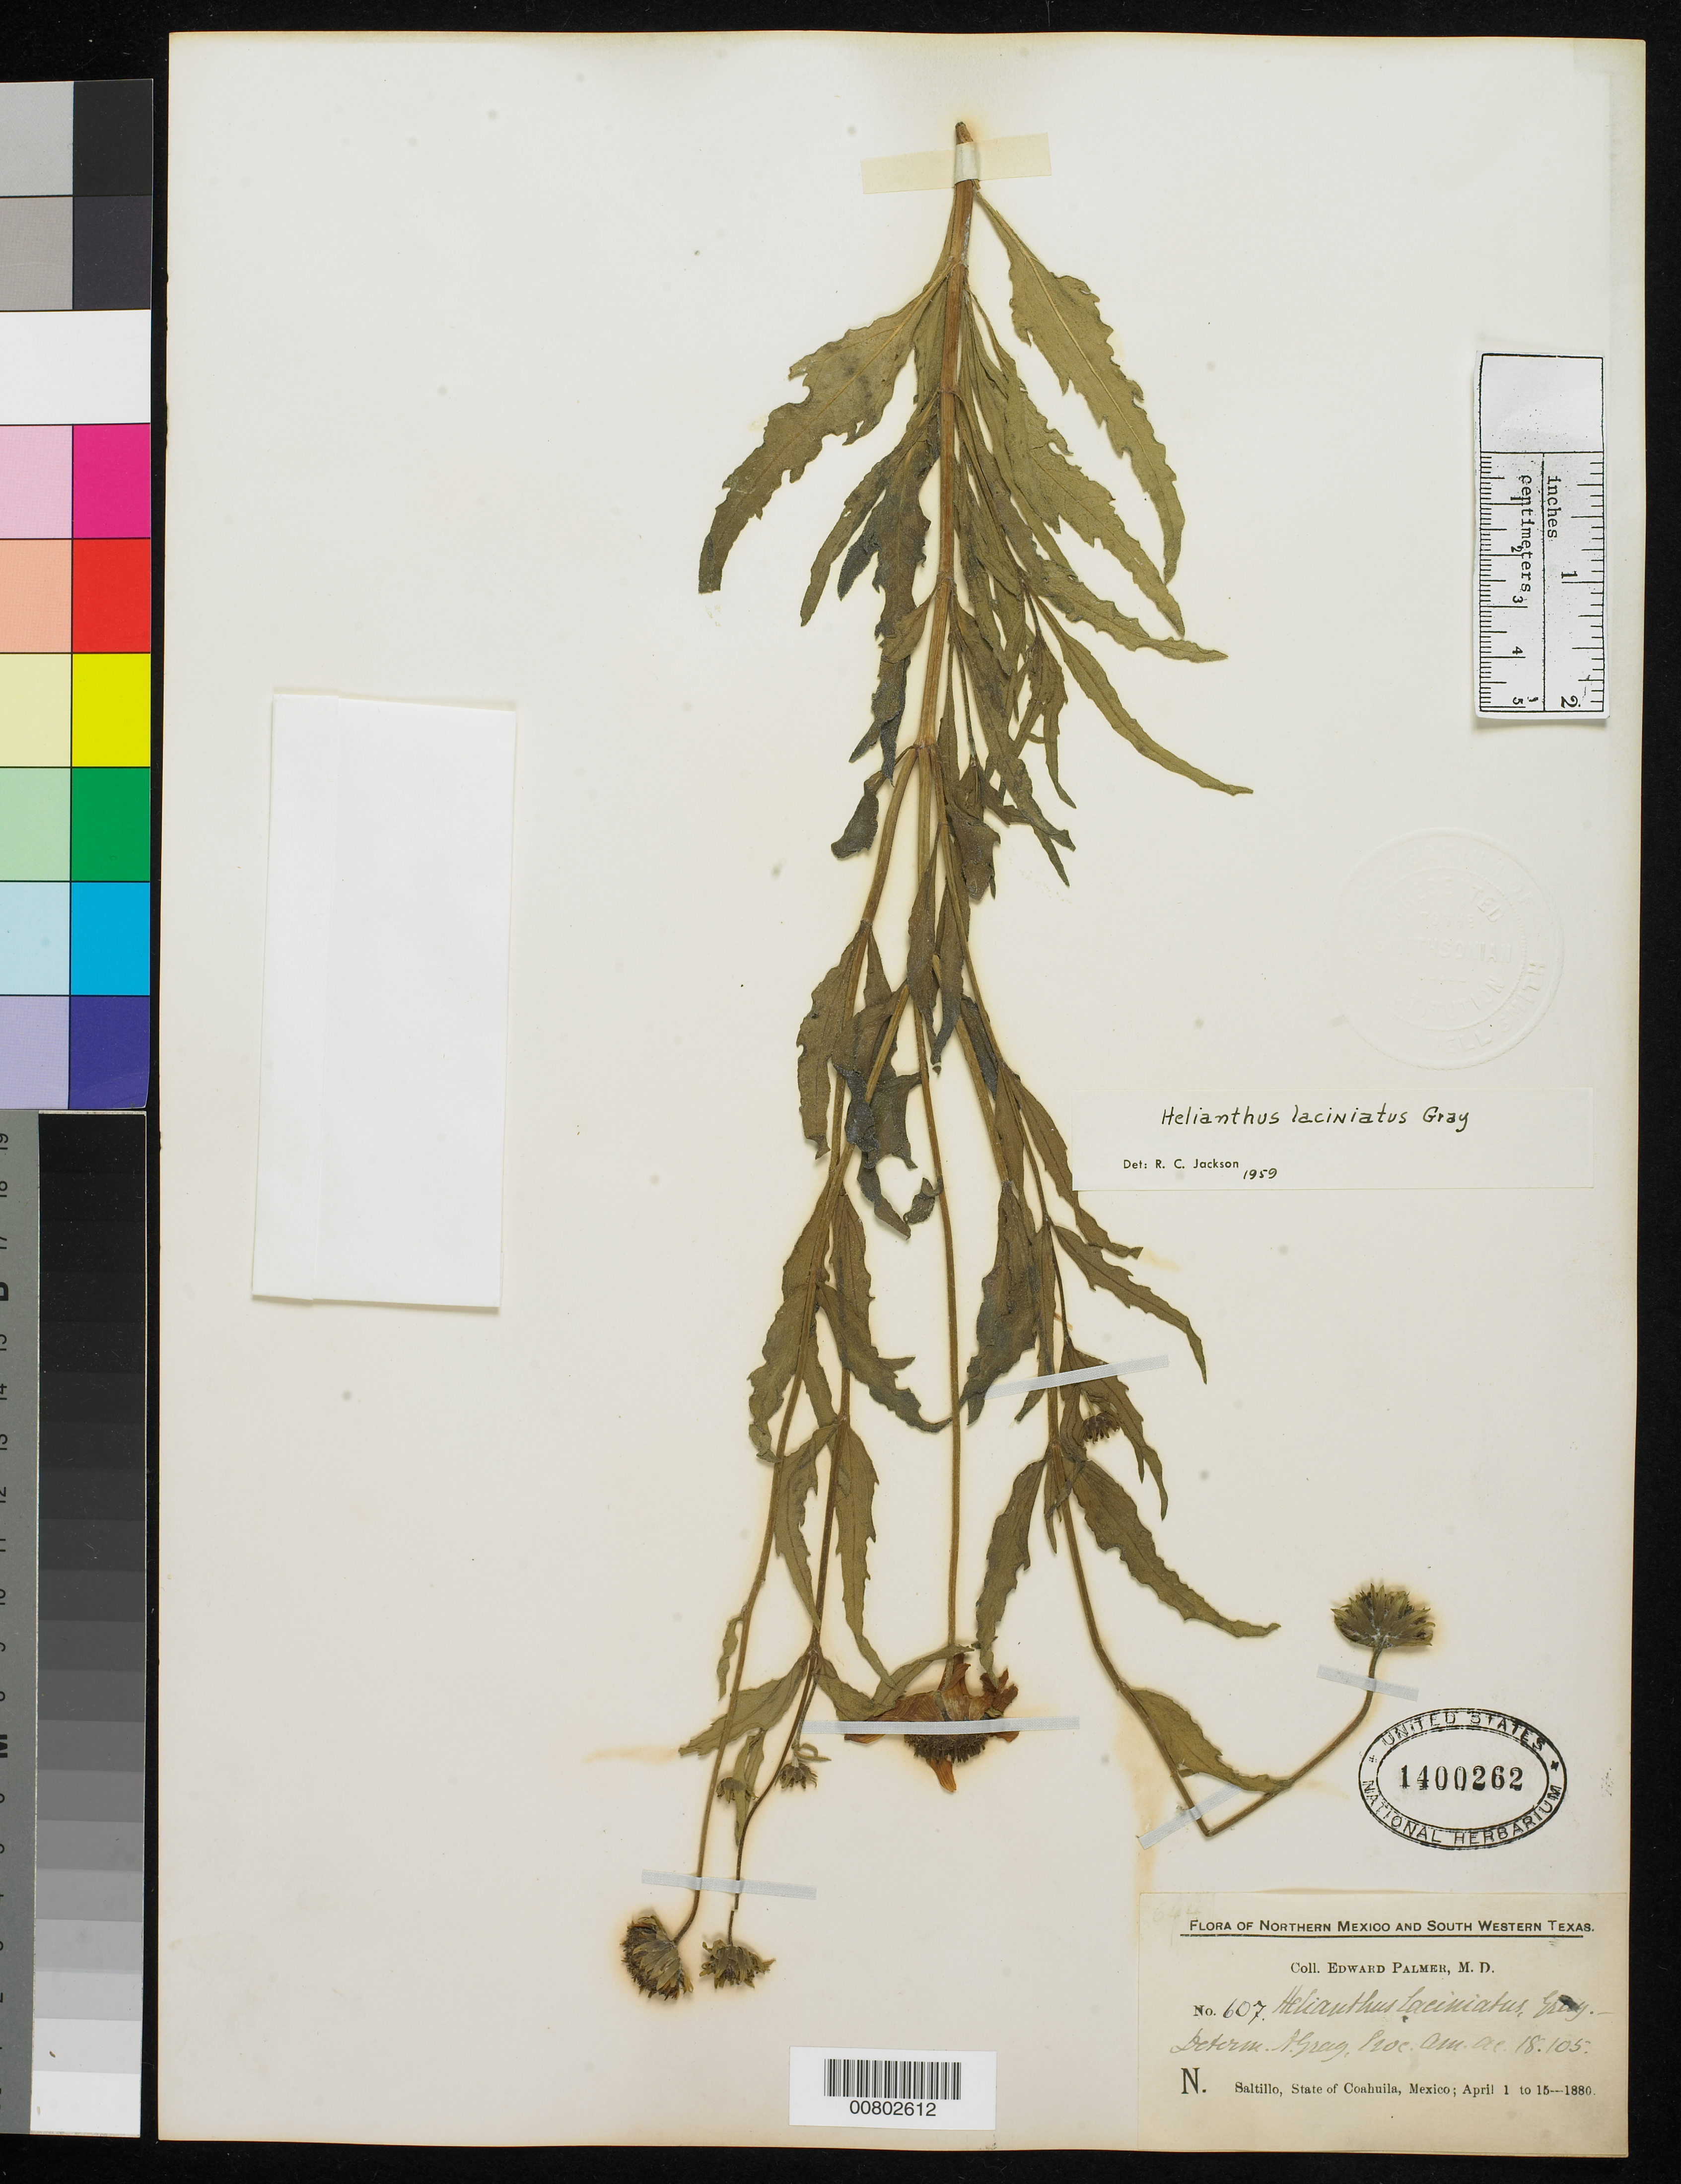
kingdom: Plantae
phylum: Tracheophyta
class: Magnoliopsida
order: Asterales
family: Asteraceae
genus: Helianthus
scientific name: Helianthus laciniatus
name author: A. Gray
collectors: E. Palmer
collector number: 607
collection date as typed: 01 Apr 1880 to 15 Apr 1880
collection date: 1880-04-01/1880-04-15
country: Mexico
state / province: Coahuila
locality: Saltillo, State of Coahuila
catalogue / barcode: US 1400262